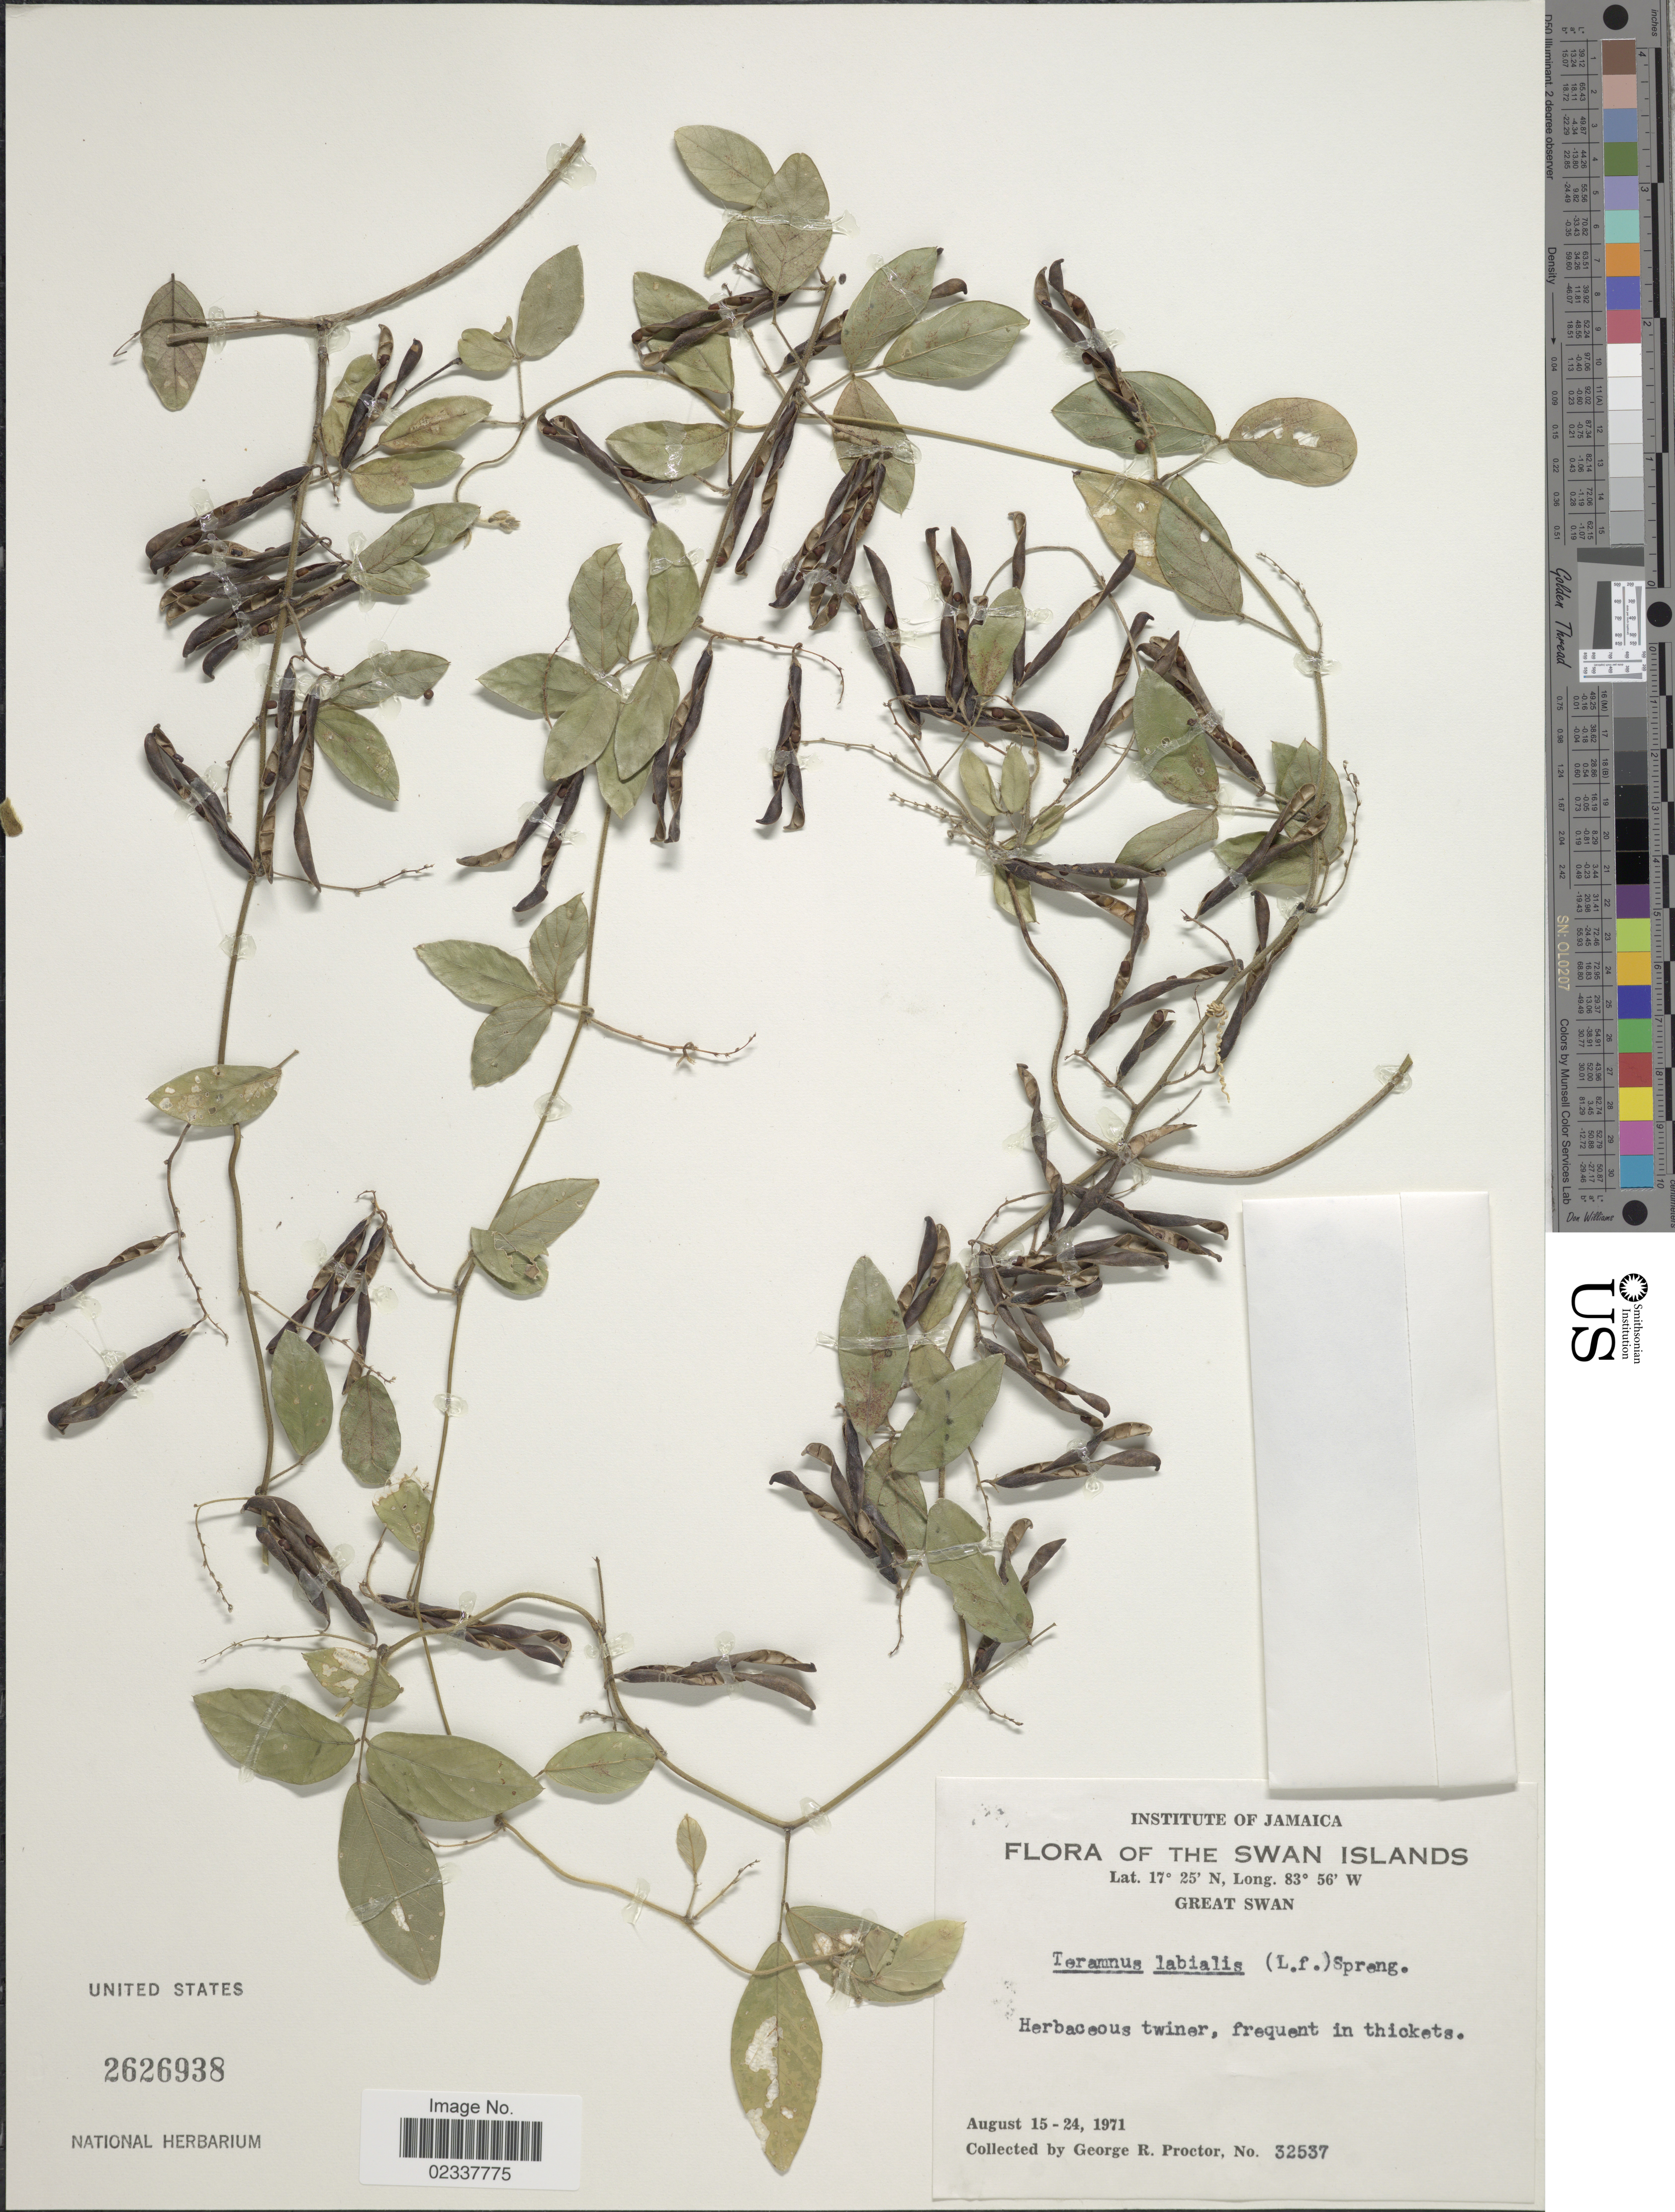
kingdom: Plantae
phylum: Tracheophyta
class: Magnoliopsida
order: Fabales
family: Fabaceae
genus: Teramnus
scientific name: Teramnus labialis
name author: (L. f.) Spreng.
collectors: G. Proctor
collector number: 32537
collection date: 1971-08-15/1971-08-24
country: Honduras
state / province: Islas de la Bahía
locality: The Swan Islands, Great Swan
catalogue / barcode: US 2626938